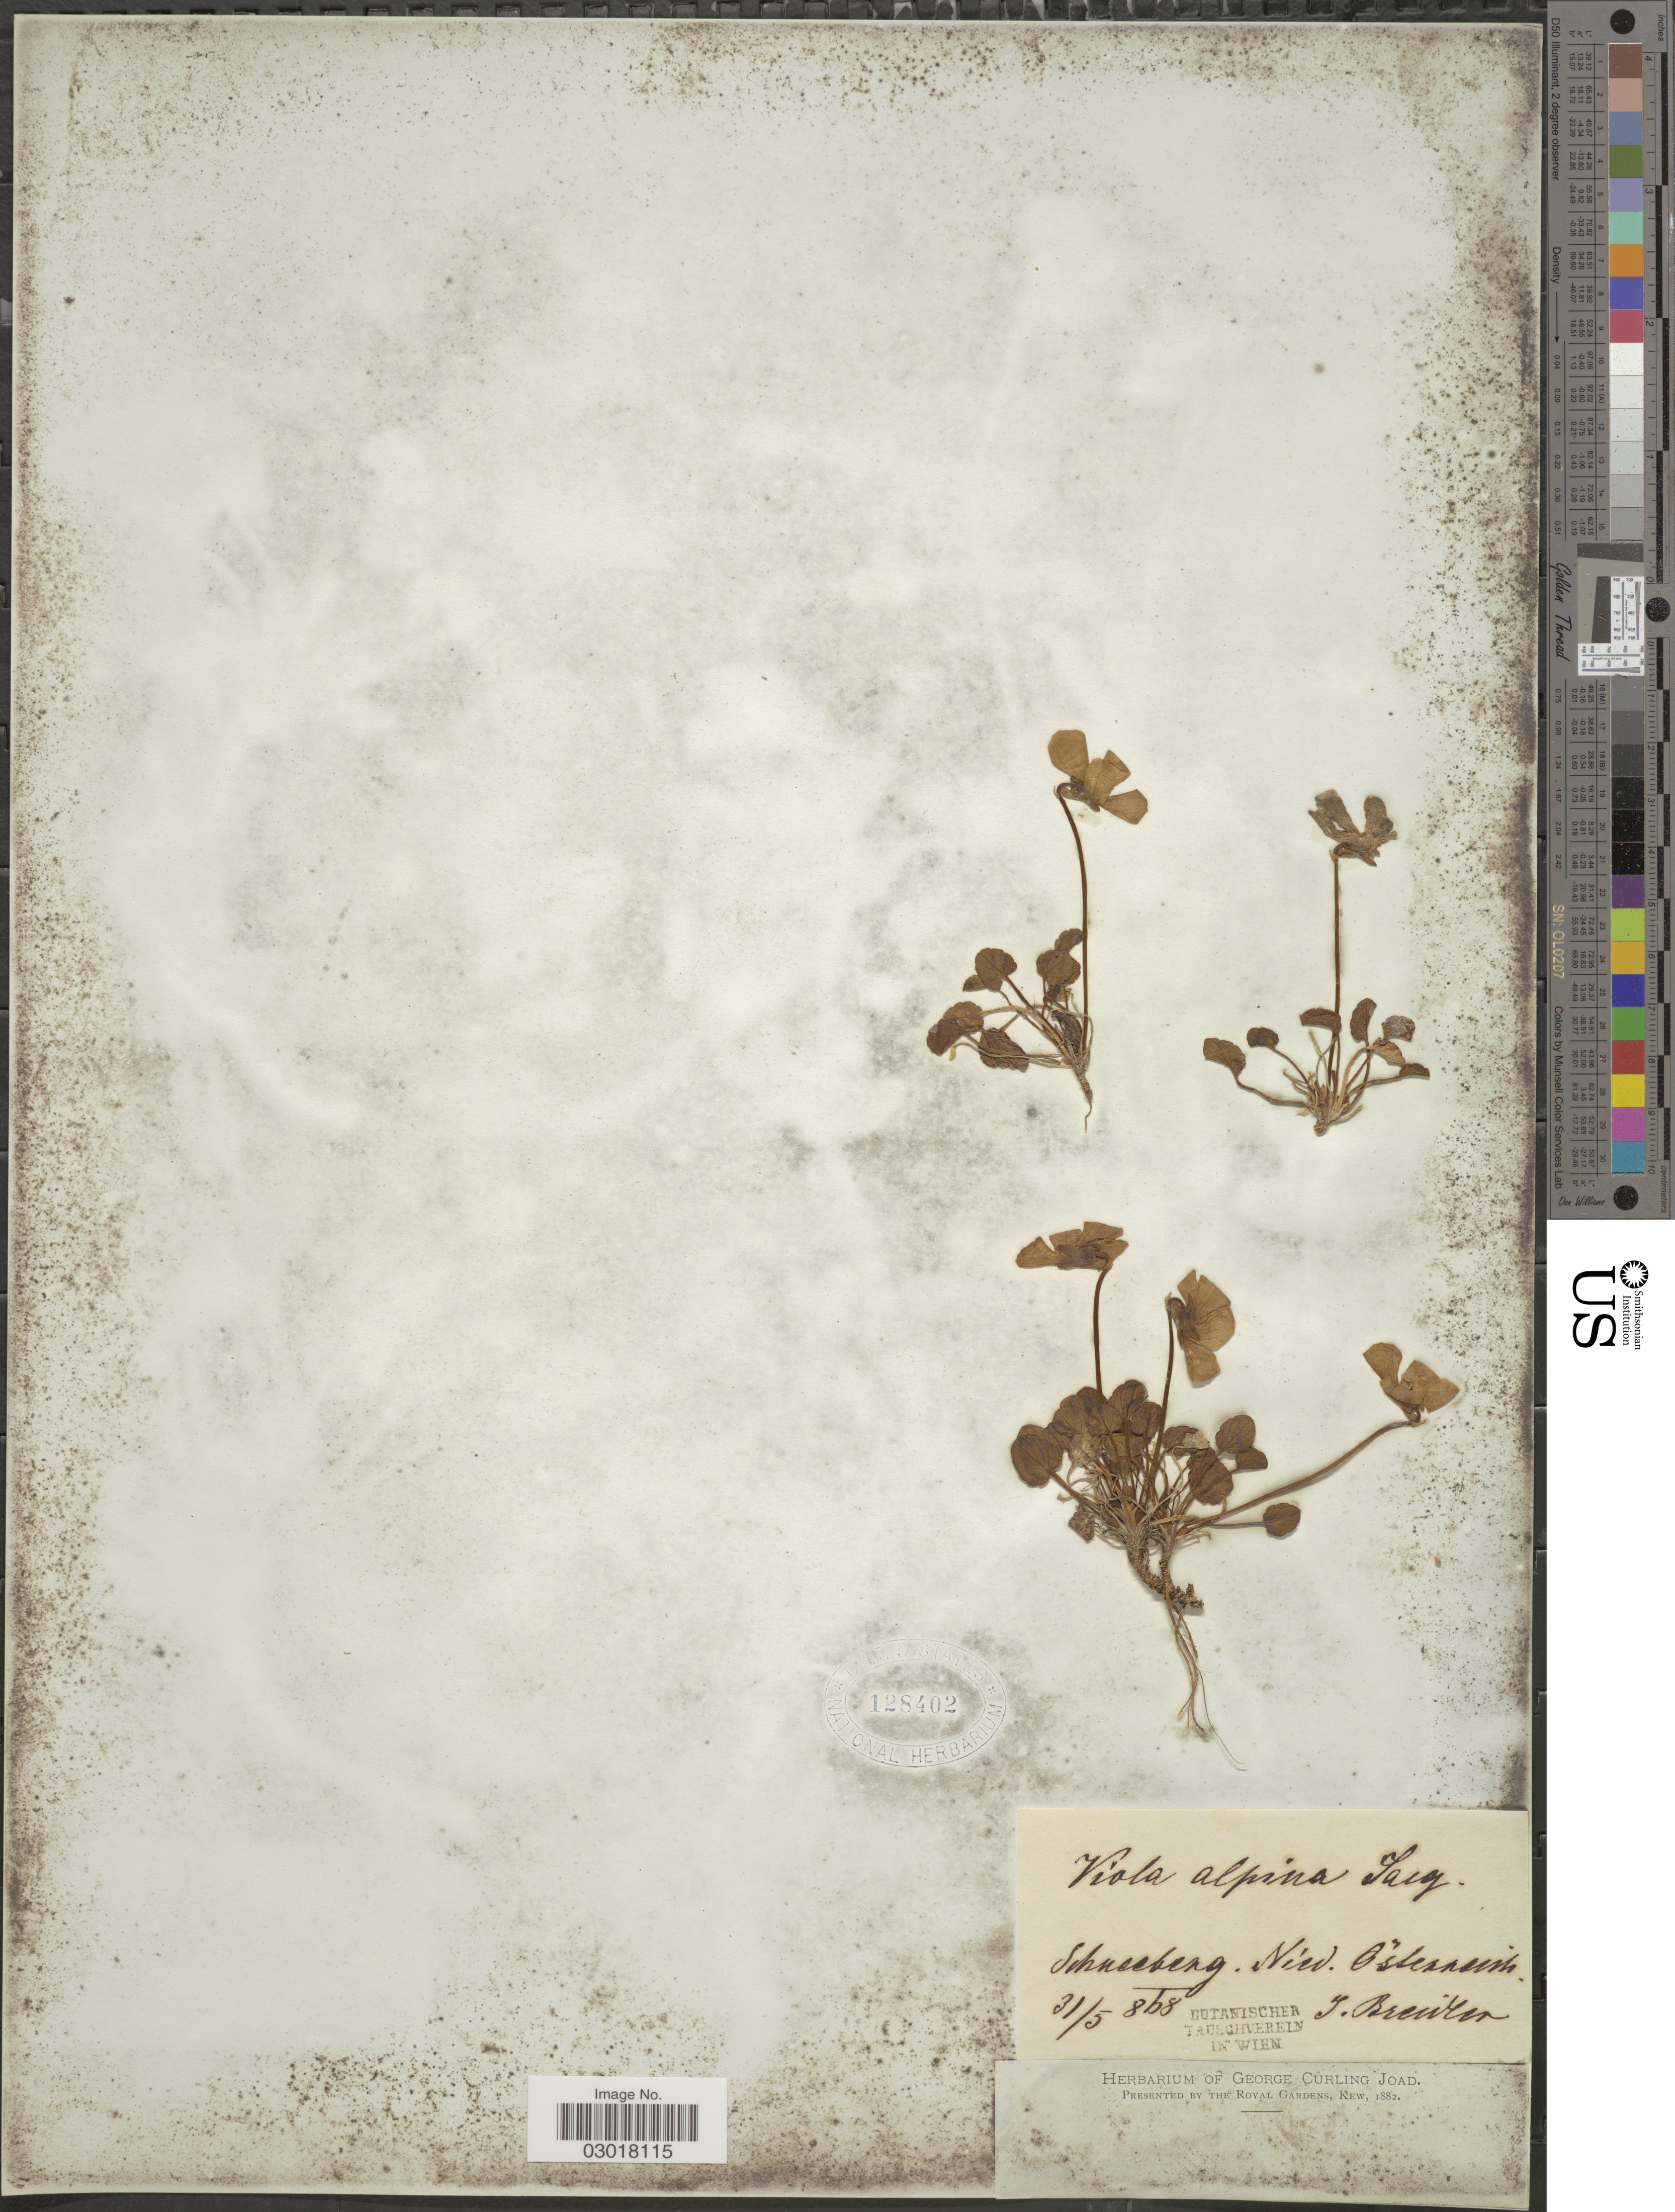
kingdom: Plantae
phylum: Tracheophyta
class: Magnoliopsida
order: Malpighiales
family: Violaceae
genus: Viola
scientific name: Viola alpina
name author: Jacq.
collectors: J. Breidler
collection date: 1868-05-31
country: Austria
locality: Schneeberg. Nied. Österreich.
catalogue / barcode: US 128402